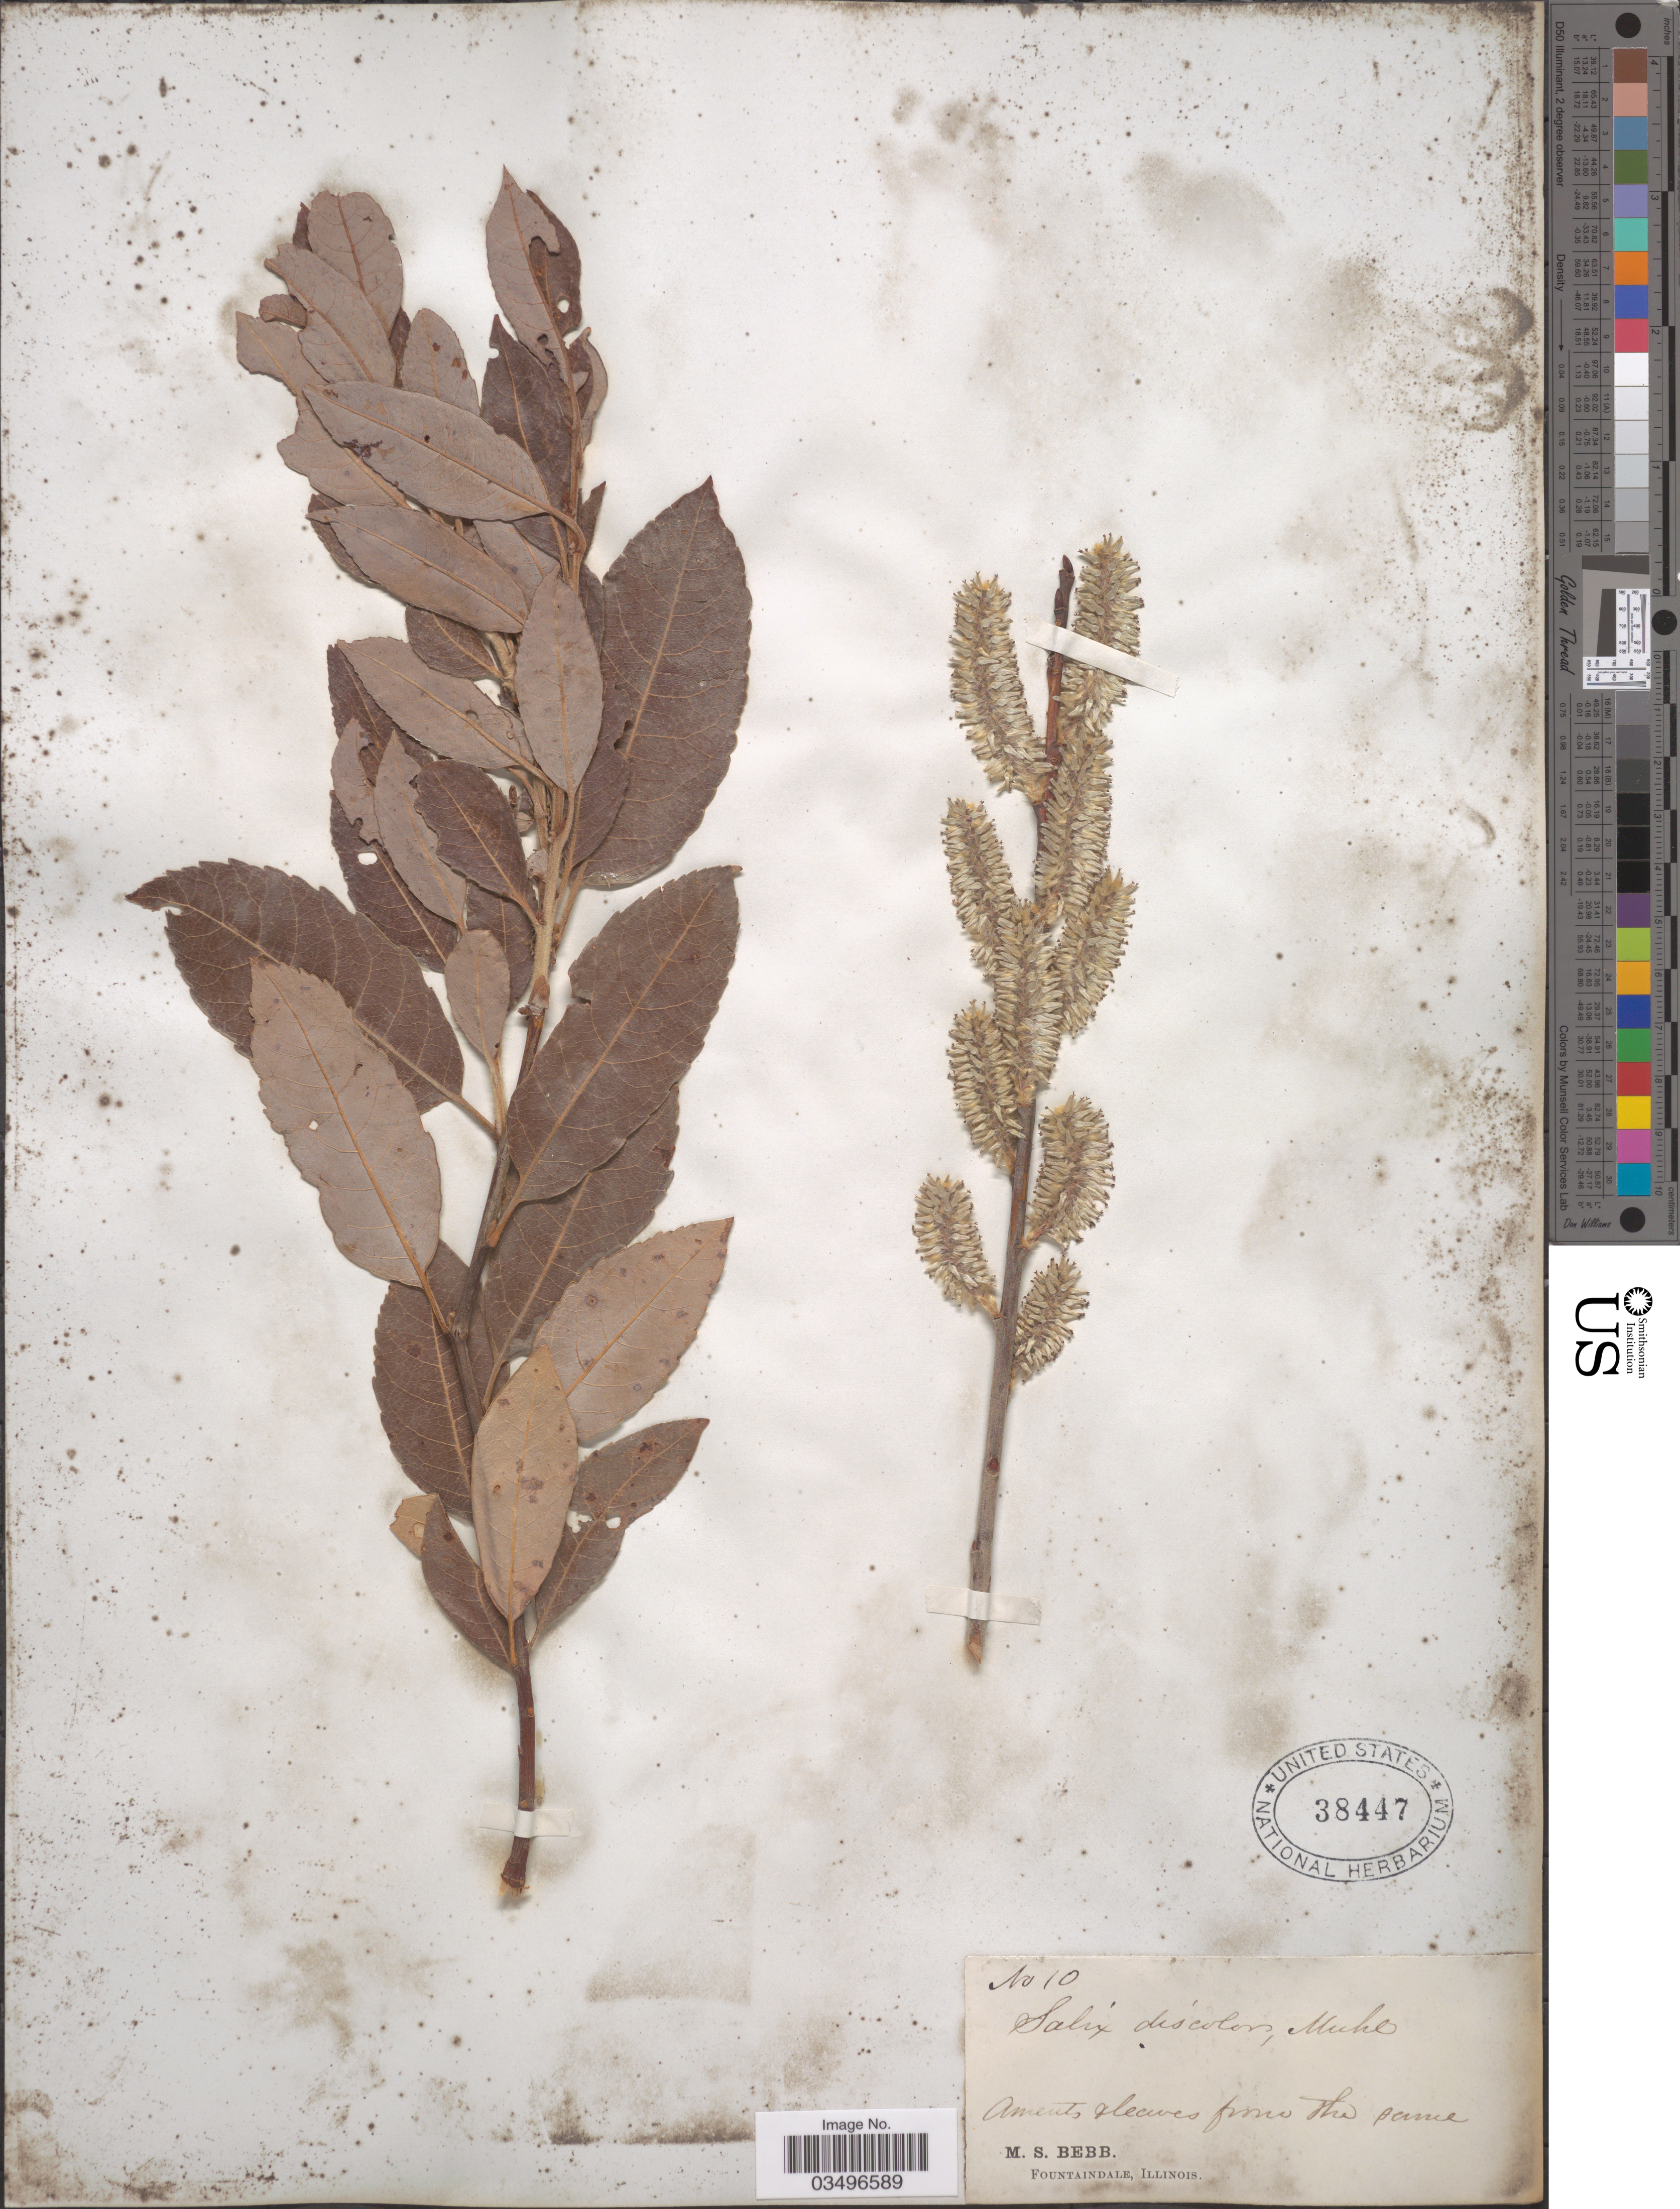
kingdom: Plantae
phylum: Tracheophyta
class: Magnoliopsida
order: Malpighiales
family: Salicaceae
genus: Salix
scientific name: Salix discolor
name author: Muhl.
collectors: M. Bebb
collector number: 10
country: United States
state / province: Illinois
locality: Fountaindale.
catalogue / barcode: US 38447